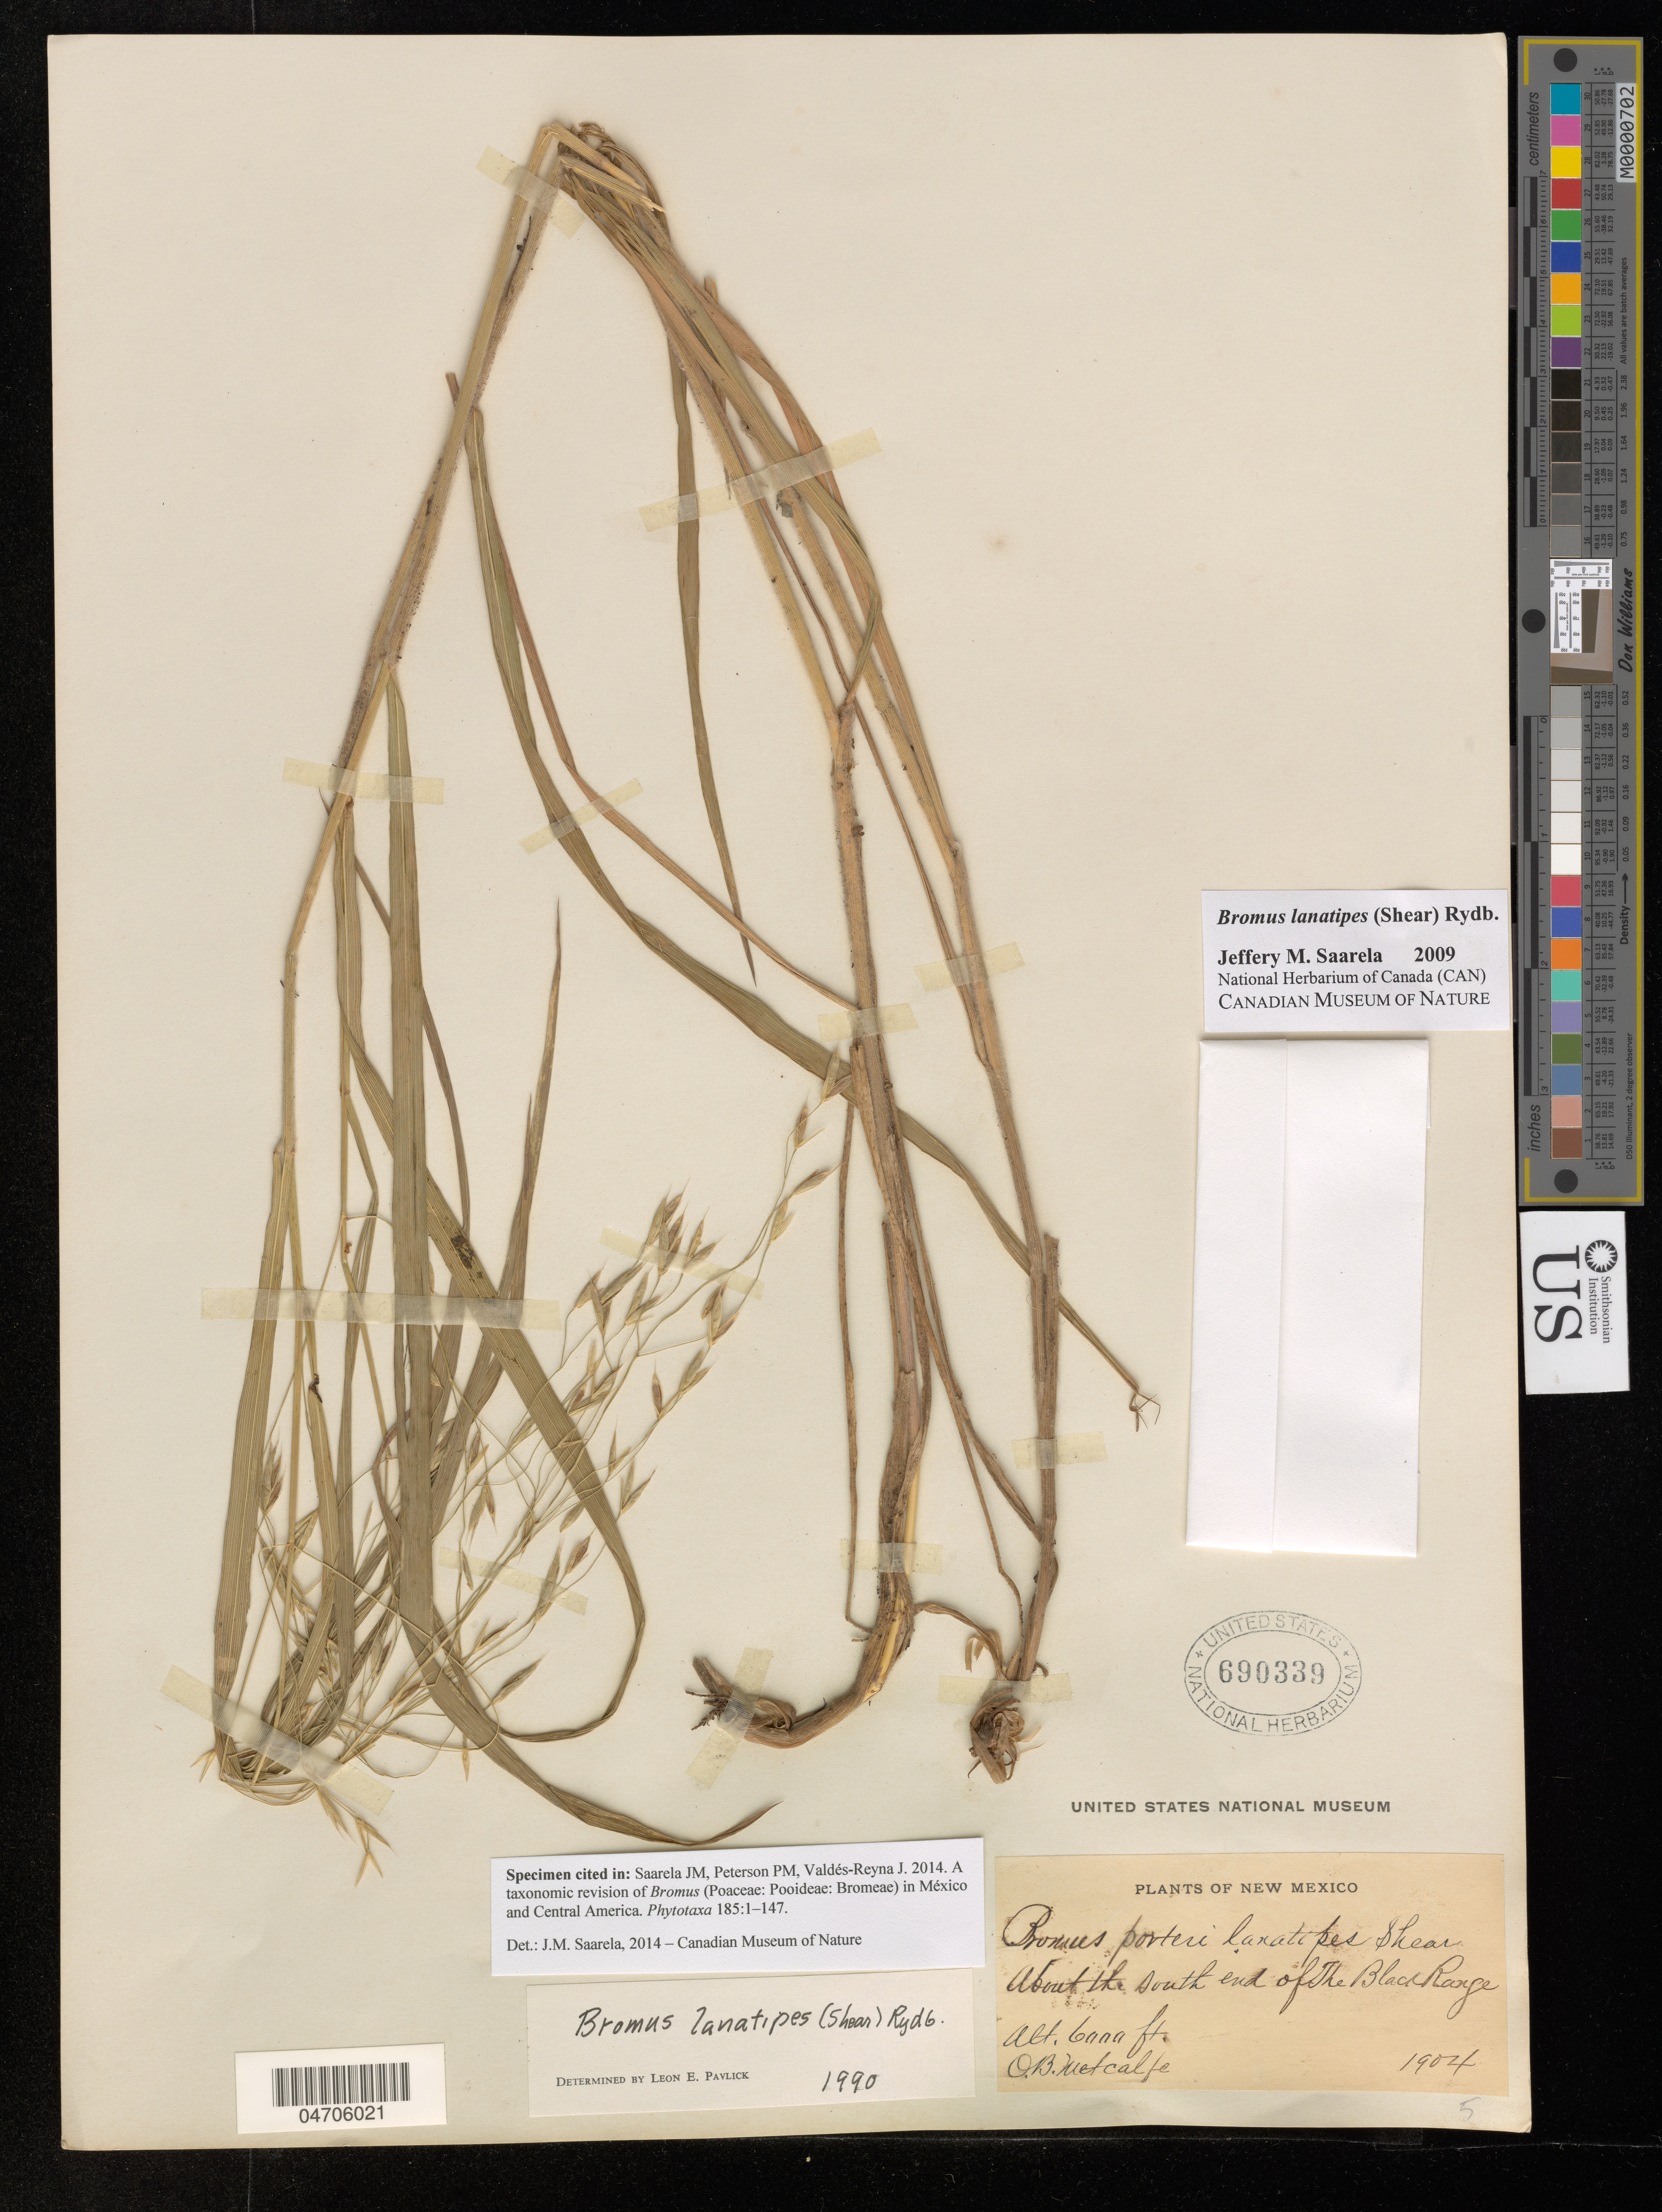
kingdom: Plantae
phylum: Tracheophyta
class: Liliopsida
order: Poales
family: Poaceae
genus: Bromus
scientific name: Bromus lanatipes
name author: (Shear) Rydb.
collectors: O. B. Metcalfe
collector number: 5?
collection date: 1904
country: United States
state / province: New Mexico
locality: About the south end of the Black Range.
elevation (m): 1829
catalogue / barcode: US 690339